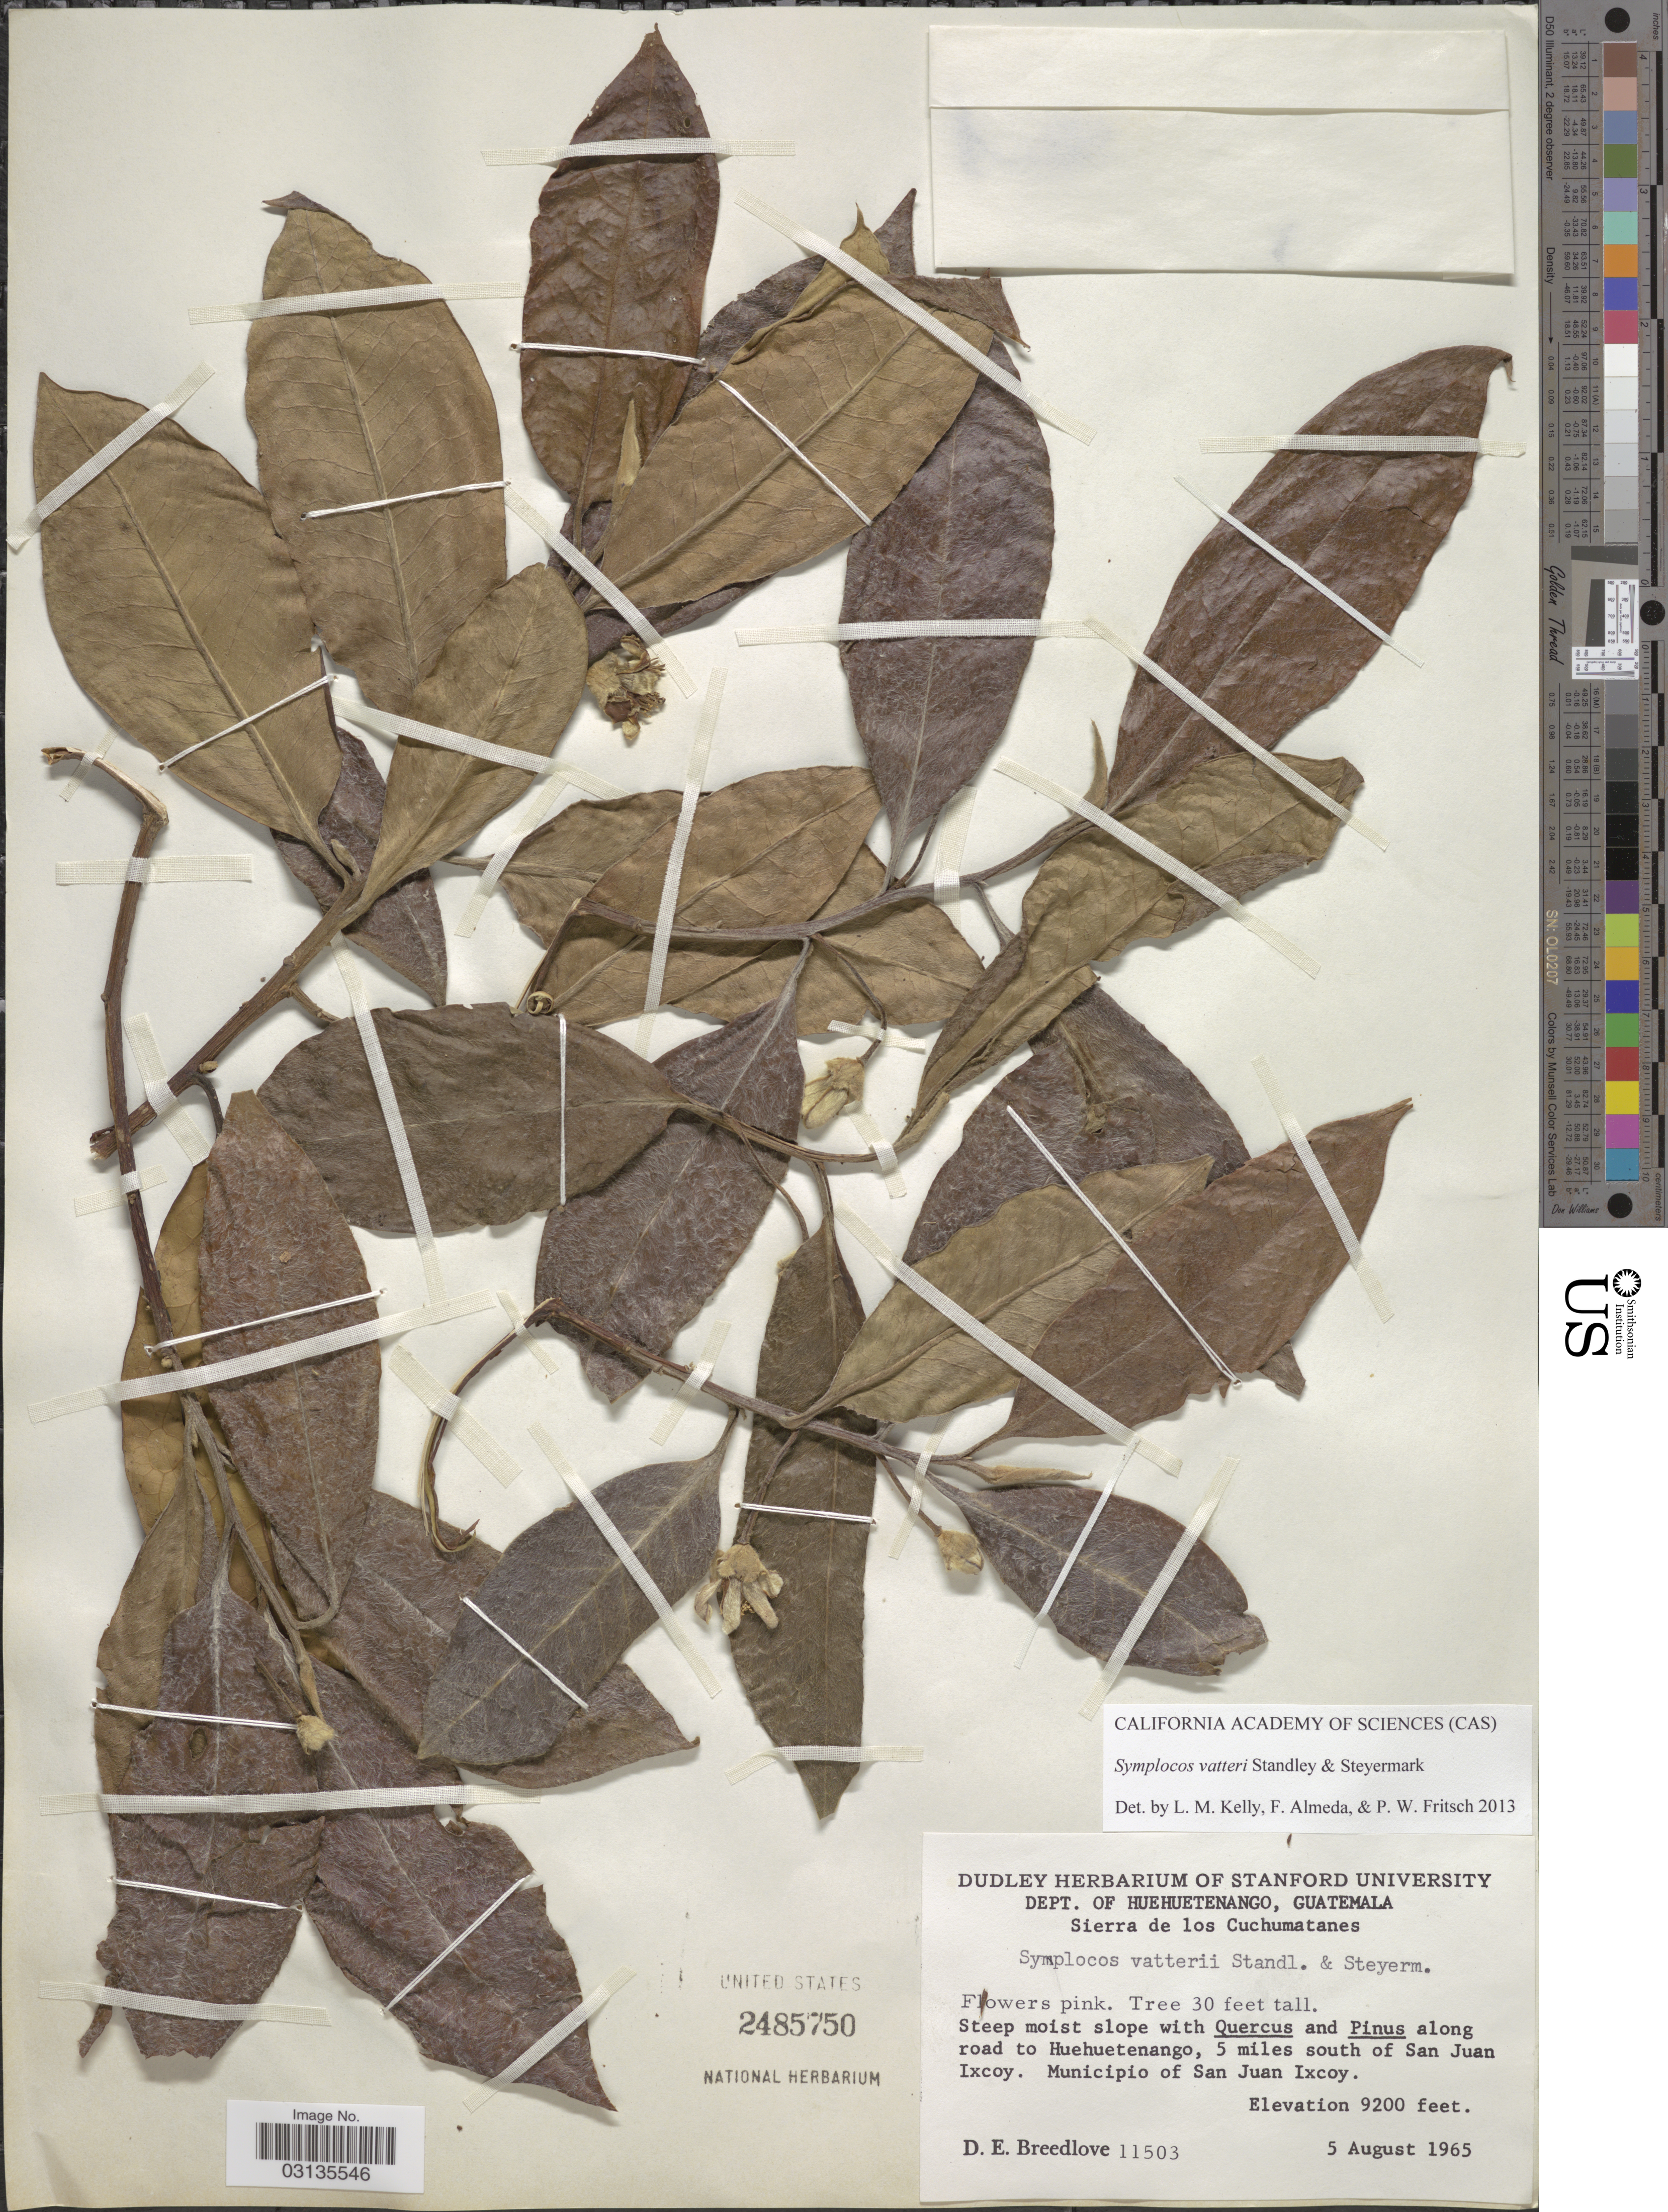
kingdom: Plantae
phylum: Tracheophyta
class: Magnoliopsida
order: Ericales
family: Symplocaceae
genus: Symplocos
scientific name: Symplocos vatteri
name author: Standl. & Steyerm.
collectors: D. E. Breedlove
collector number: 11503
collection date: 1965-08-05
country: Guatemala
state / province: Huehuetenango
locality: Dept. of Huehuetenango. Sierra de los Cuchumatanes. Along road to Huehuetenango, 5 miles south of San Juan Ixcoy. Municipio of San Juan Ixcoy.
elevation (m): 2804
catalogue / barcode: US 2485750